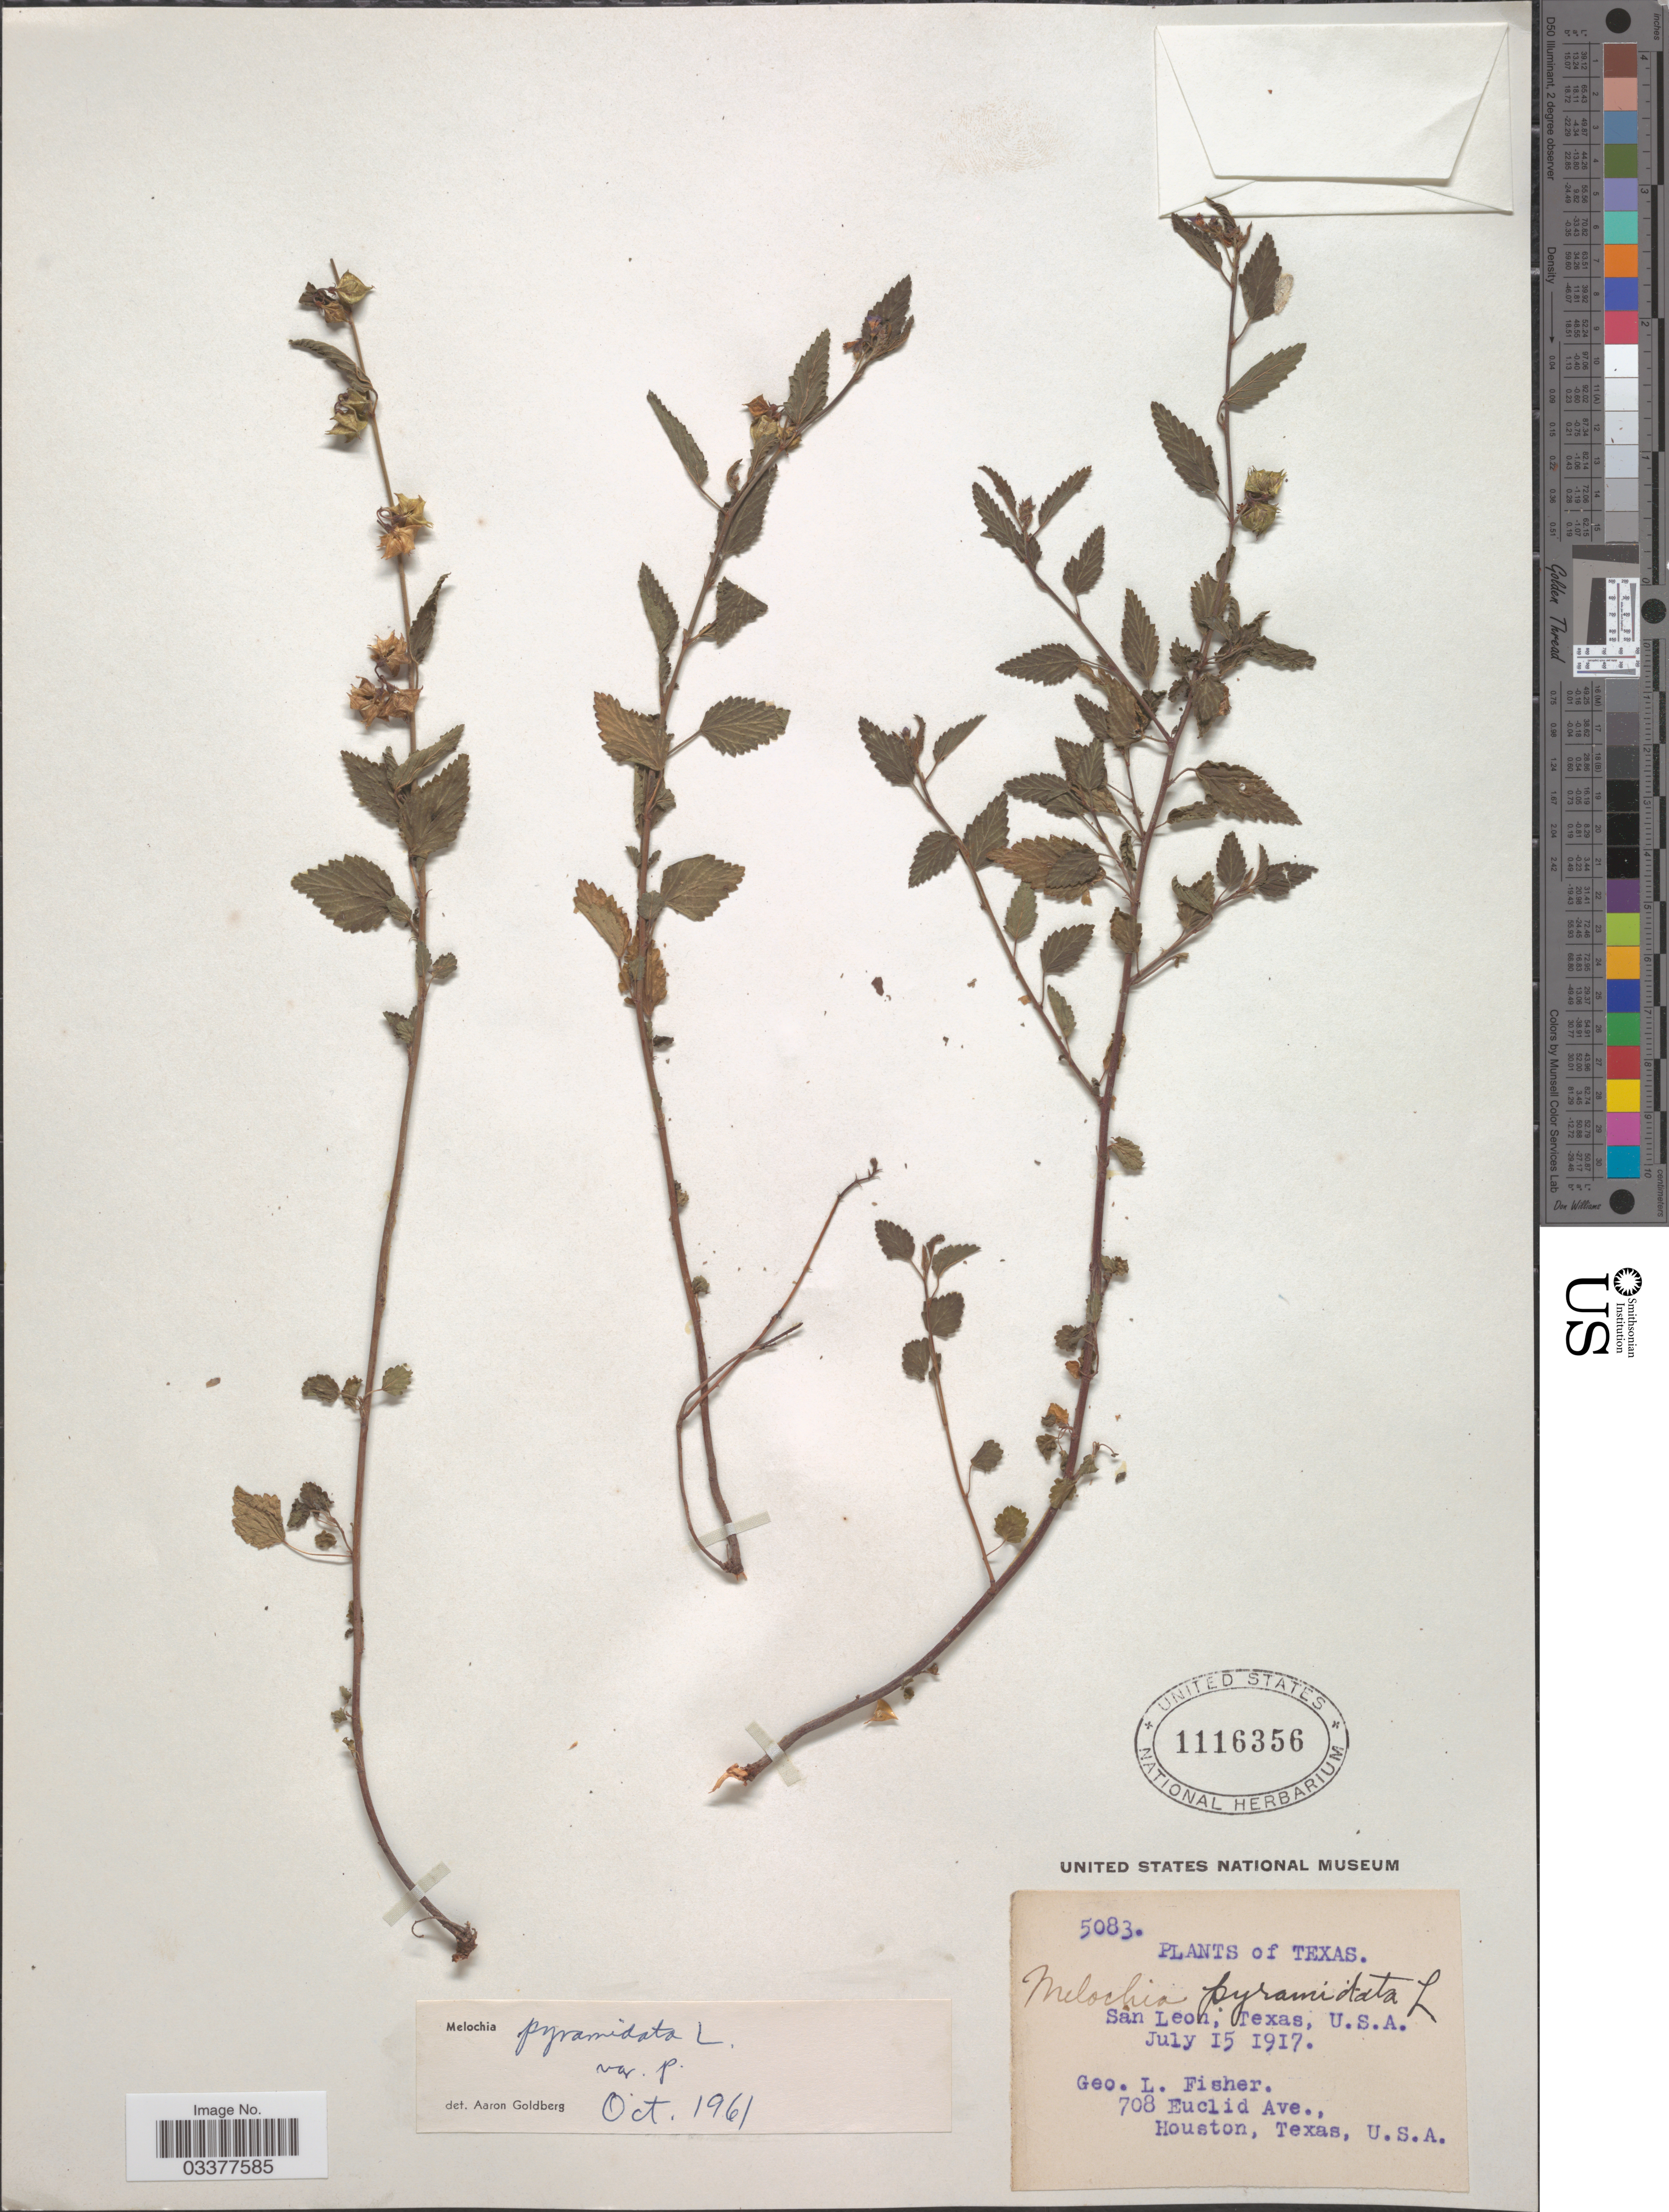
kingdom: Plantae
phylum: Tracheophyta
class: Magnoliopsida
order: Malvales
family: Malvaceae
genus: Melochia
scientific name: Melochia pyramidata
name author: L.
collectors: G. L. Fisher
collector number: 5083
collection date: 1917-07-15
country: United States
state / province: Texas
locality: San Leon.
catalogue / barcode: US 1116356